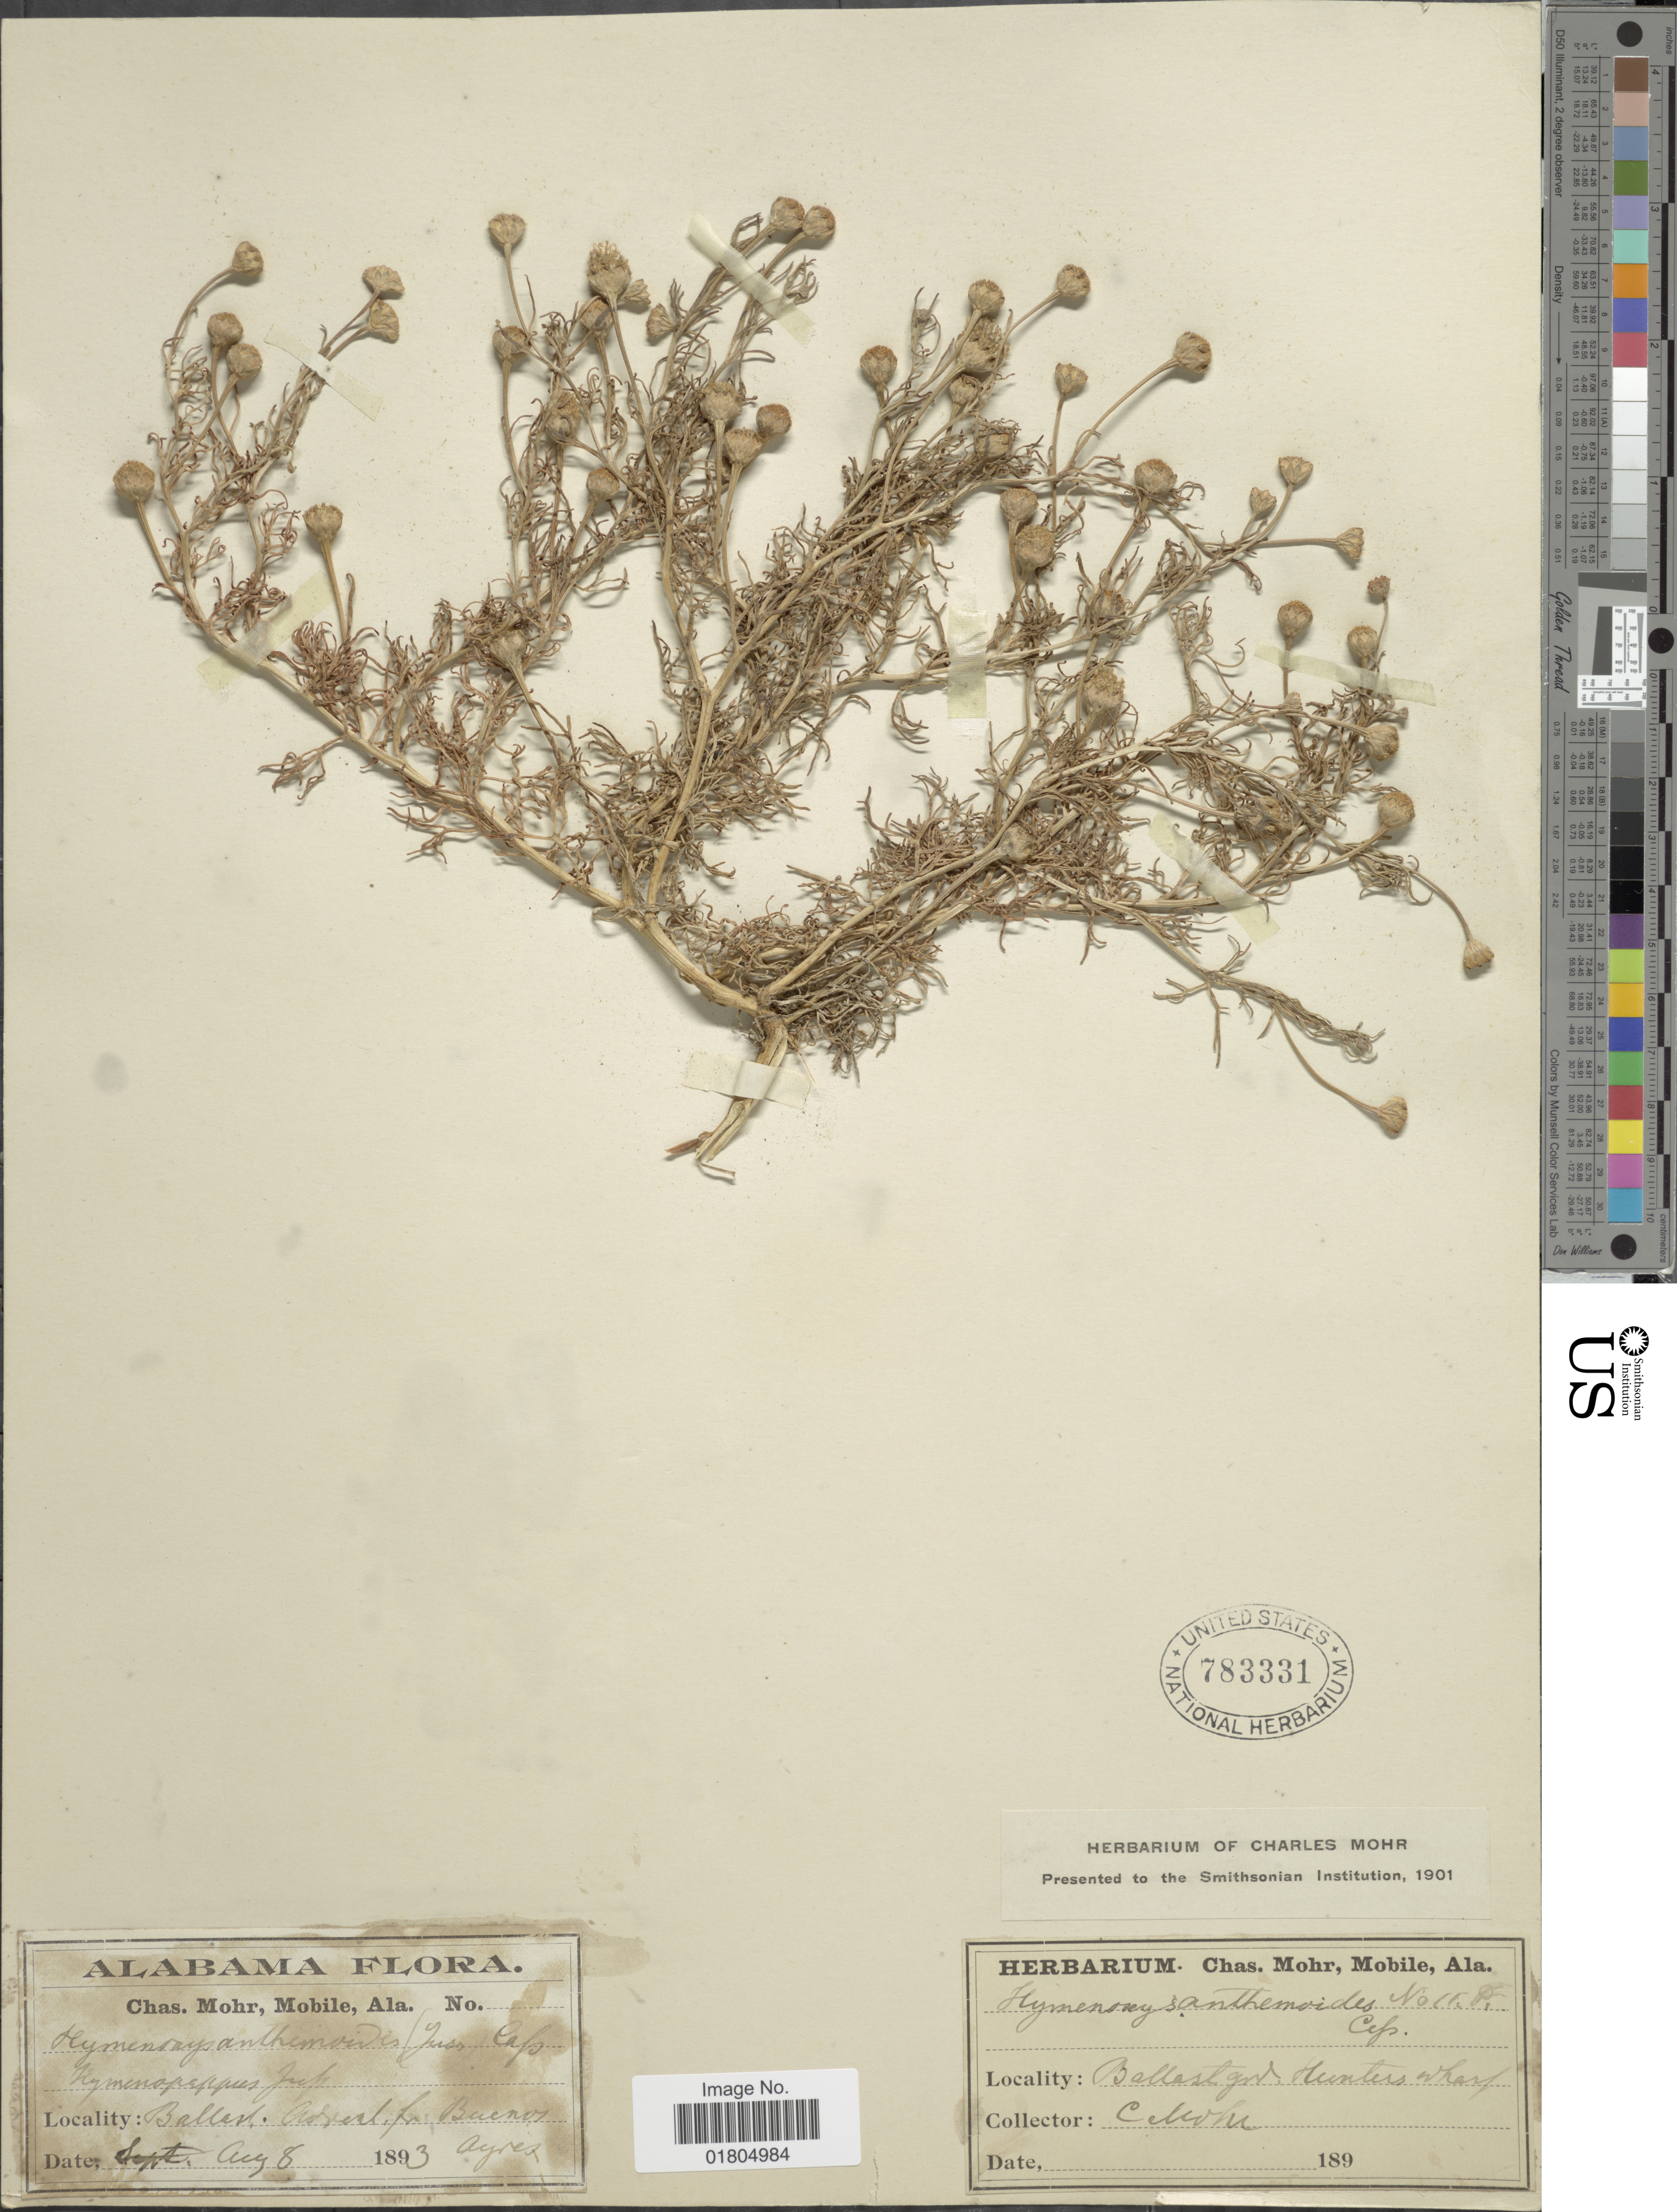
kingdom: Plantae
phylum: Tracheophyta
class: Magnoliopsida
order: Asterales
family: Asteraceae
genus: Hymenoxys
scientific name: Hymenoxys anthemoides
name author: (Juss.) Cass. ex DC.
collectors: C. T. Mohr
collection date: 1893-08-08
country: United States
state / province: Alabama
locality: Ballast. Advent. [?] fr. Buenos Ayres. Ballast grd, Hunters Wharf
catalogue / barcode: US 783331